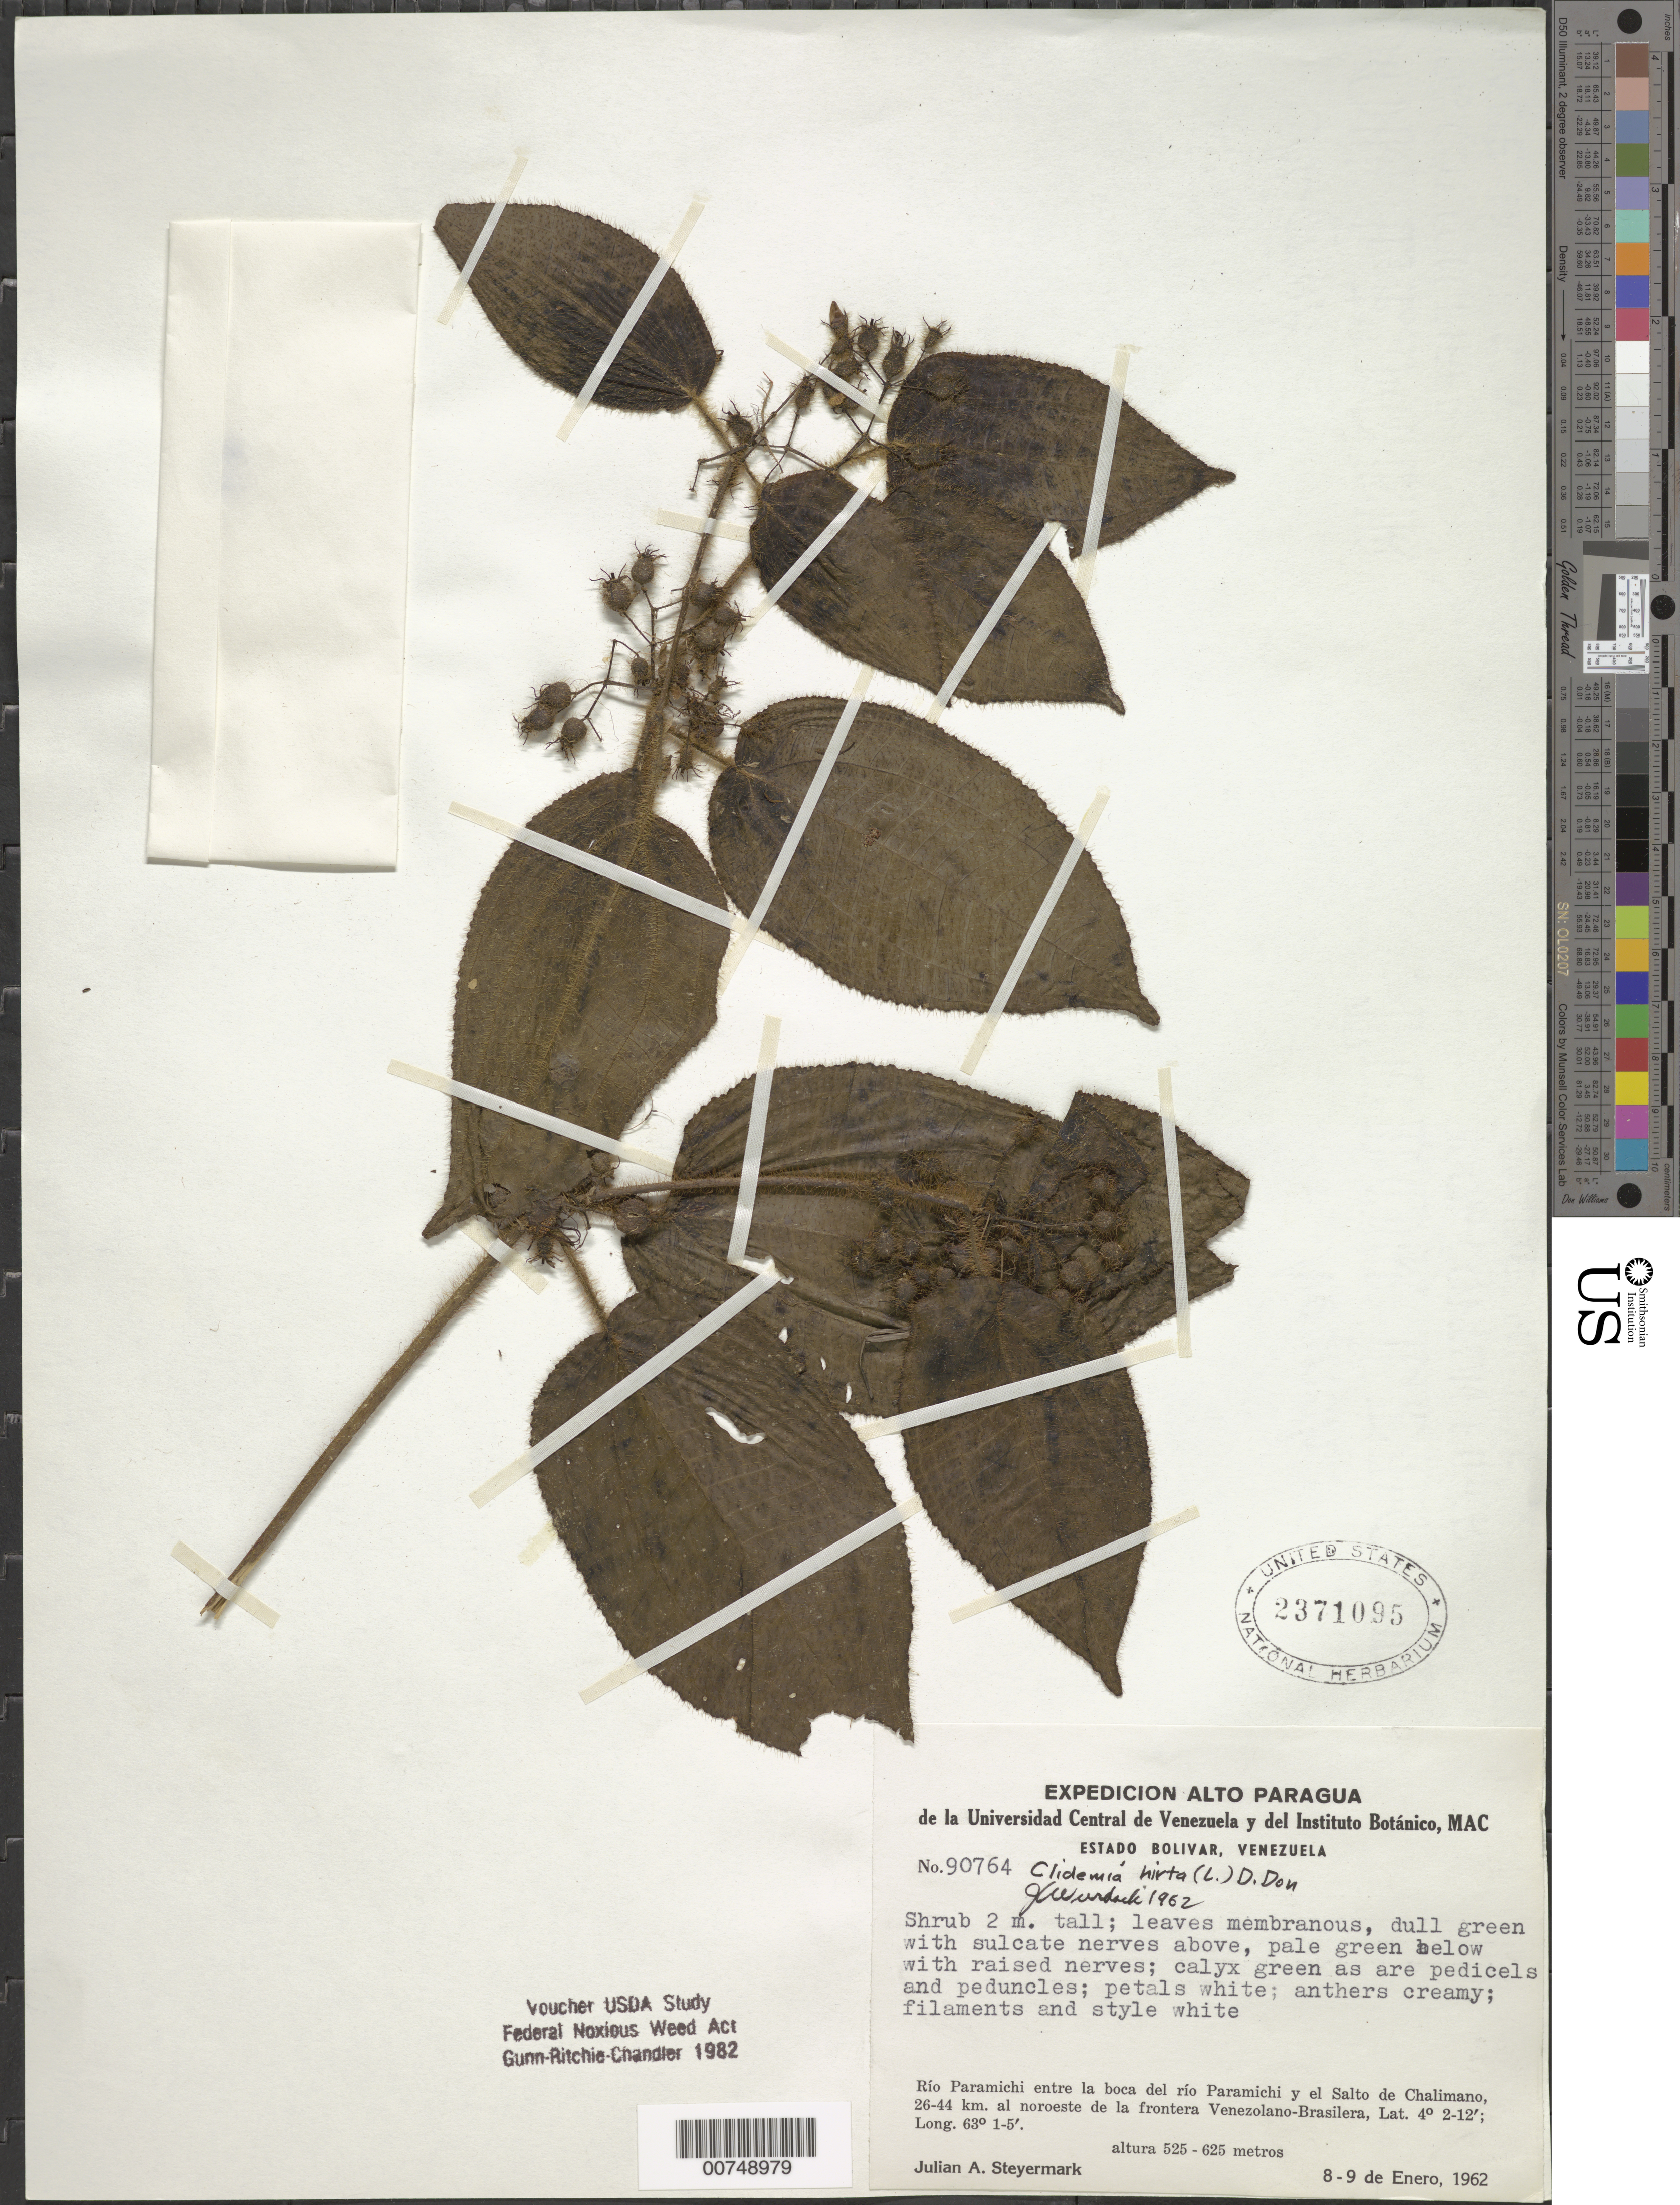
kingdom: Plantae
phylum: Tracheophyta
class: Magnoliopsida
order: Myrtales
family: Melastomataceae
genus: Clidemia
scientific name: Clidemia hirta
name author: (L.) D. Don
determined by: Wurdack, John J., (US), US (UNITED STATES)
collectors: J. Steyermark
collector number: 90764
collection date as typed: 8-Jan-62 to 9-Jan-62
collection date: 1962-01-08/1962-01-09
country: Venezuela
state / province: Bolívar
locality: Río Paramichi entre la boca del río Paramichi y el Salto de Chalimano, 26-44 NE de la Venezuela-Brazil border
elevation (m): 525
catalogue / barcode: US 2371095